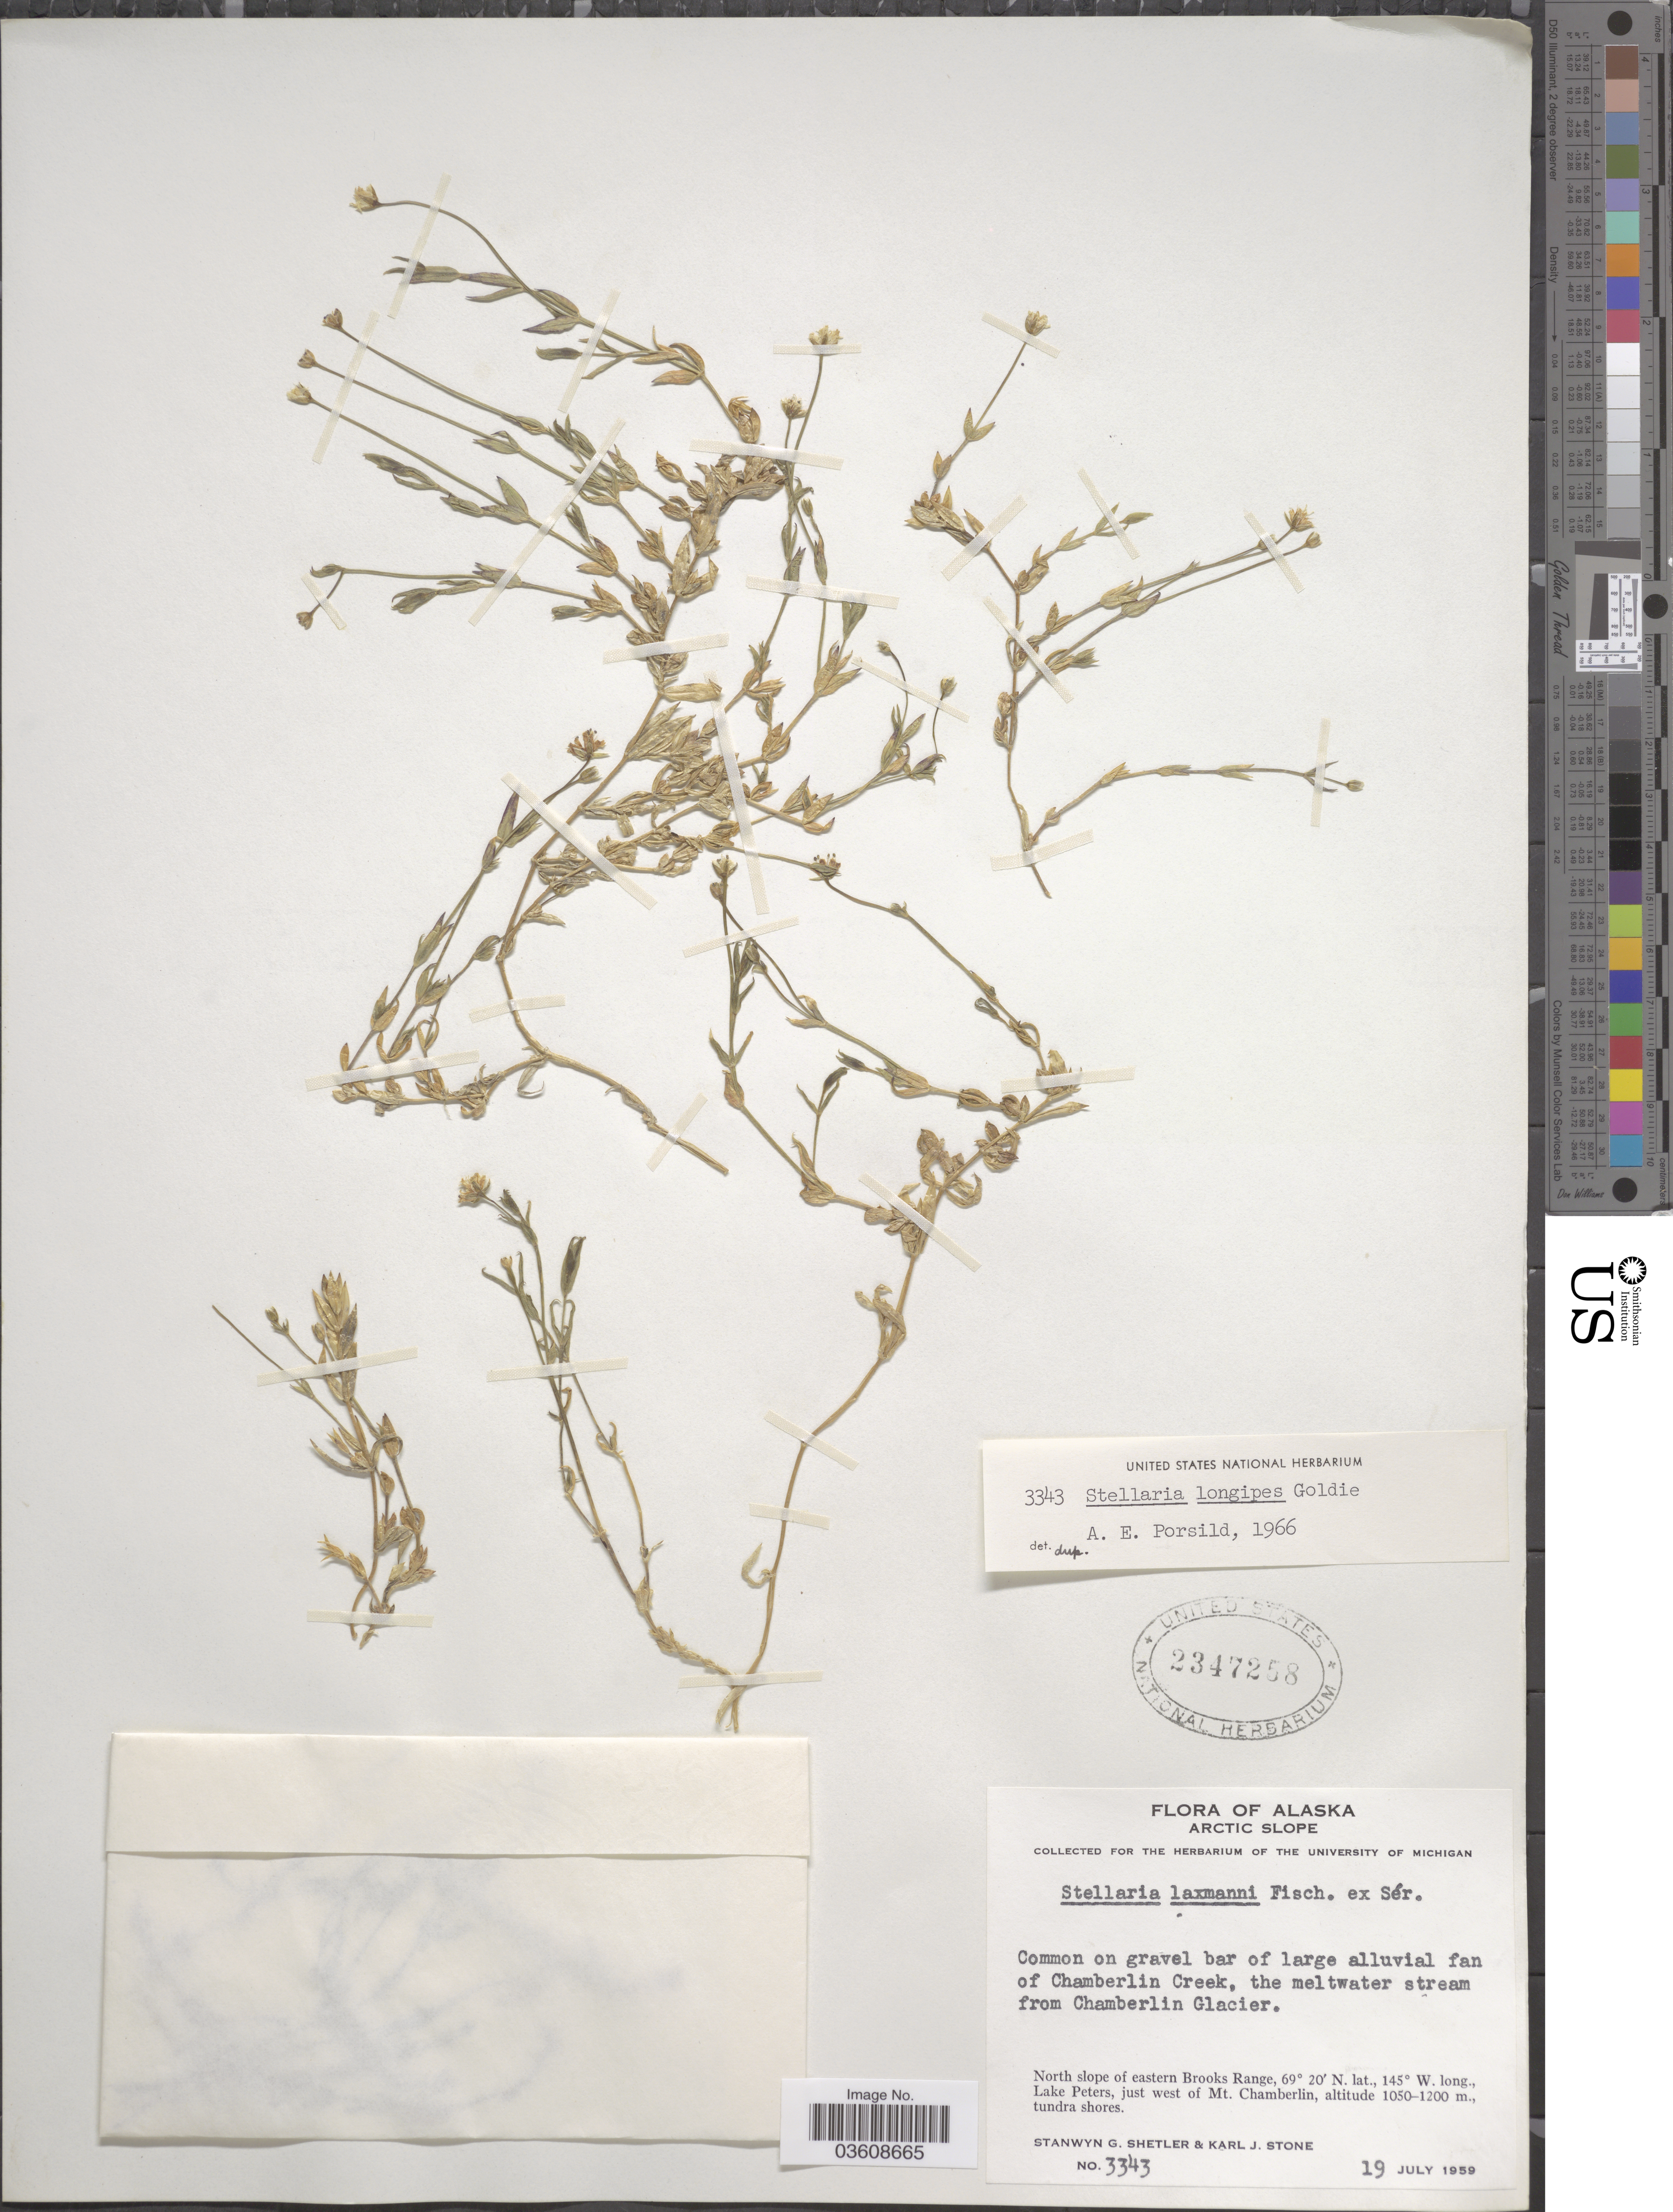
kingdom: Plantae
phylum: Tracheophyta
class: Magnoliopsida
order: Caryophyllales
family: Caryophyllaceae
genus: Stellaria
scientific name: Stellaria longipes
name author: Goldie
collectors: S. Shetler & K. J. Stone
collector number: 3343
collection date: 1959-07-19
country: United States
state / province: Alaska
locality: Arctic Slope. Chamberlin Creek, the meltwater stream from Chamberlin Glacier. North slope of eastern Brooks Range. Lake Peters, just west of Mt. Chamberlin.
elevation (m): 1050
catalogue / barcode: US 2347258